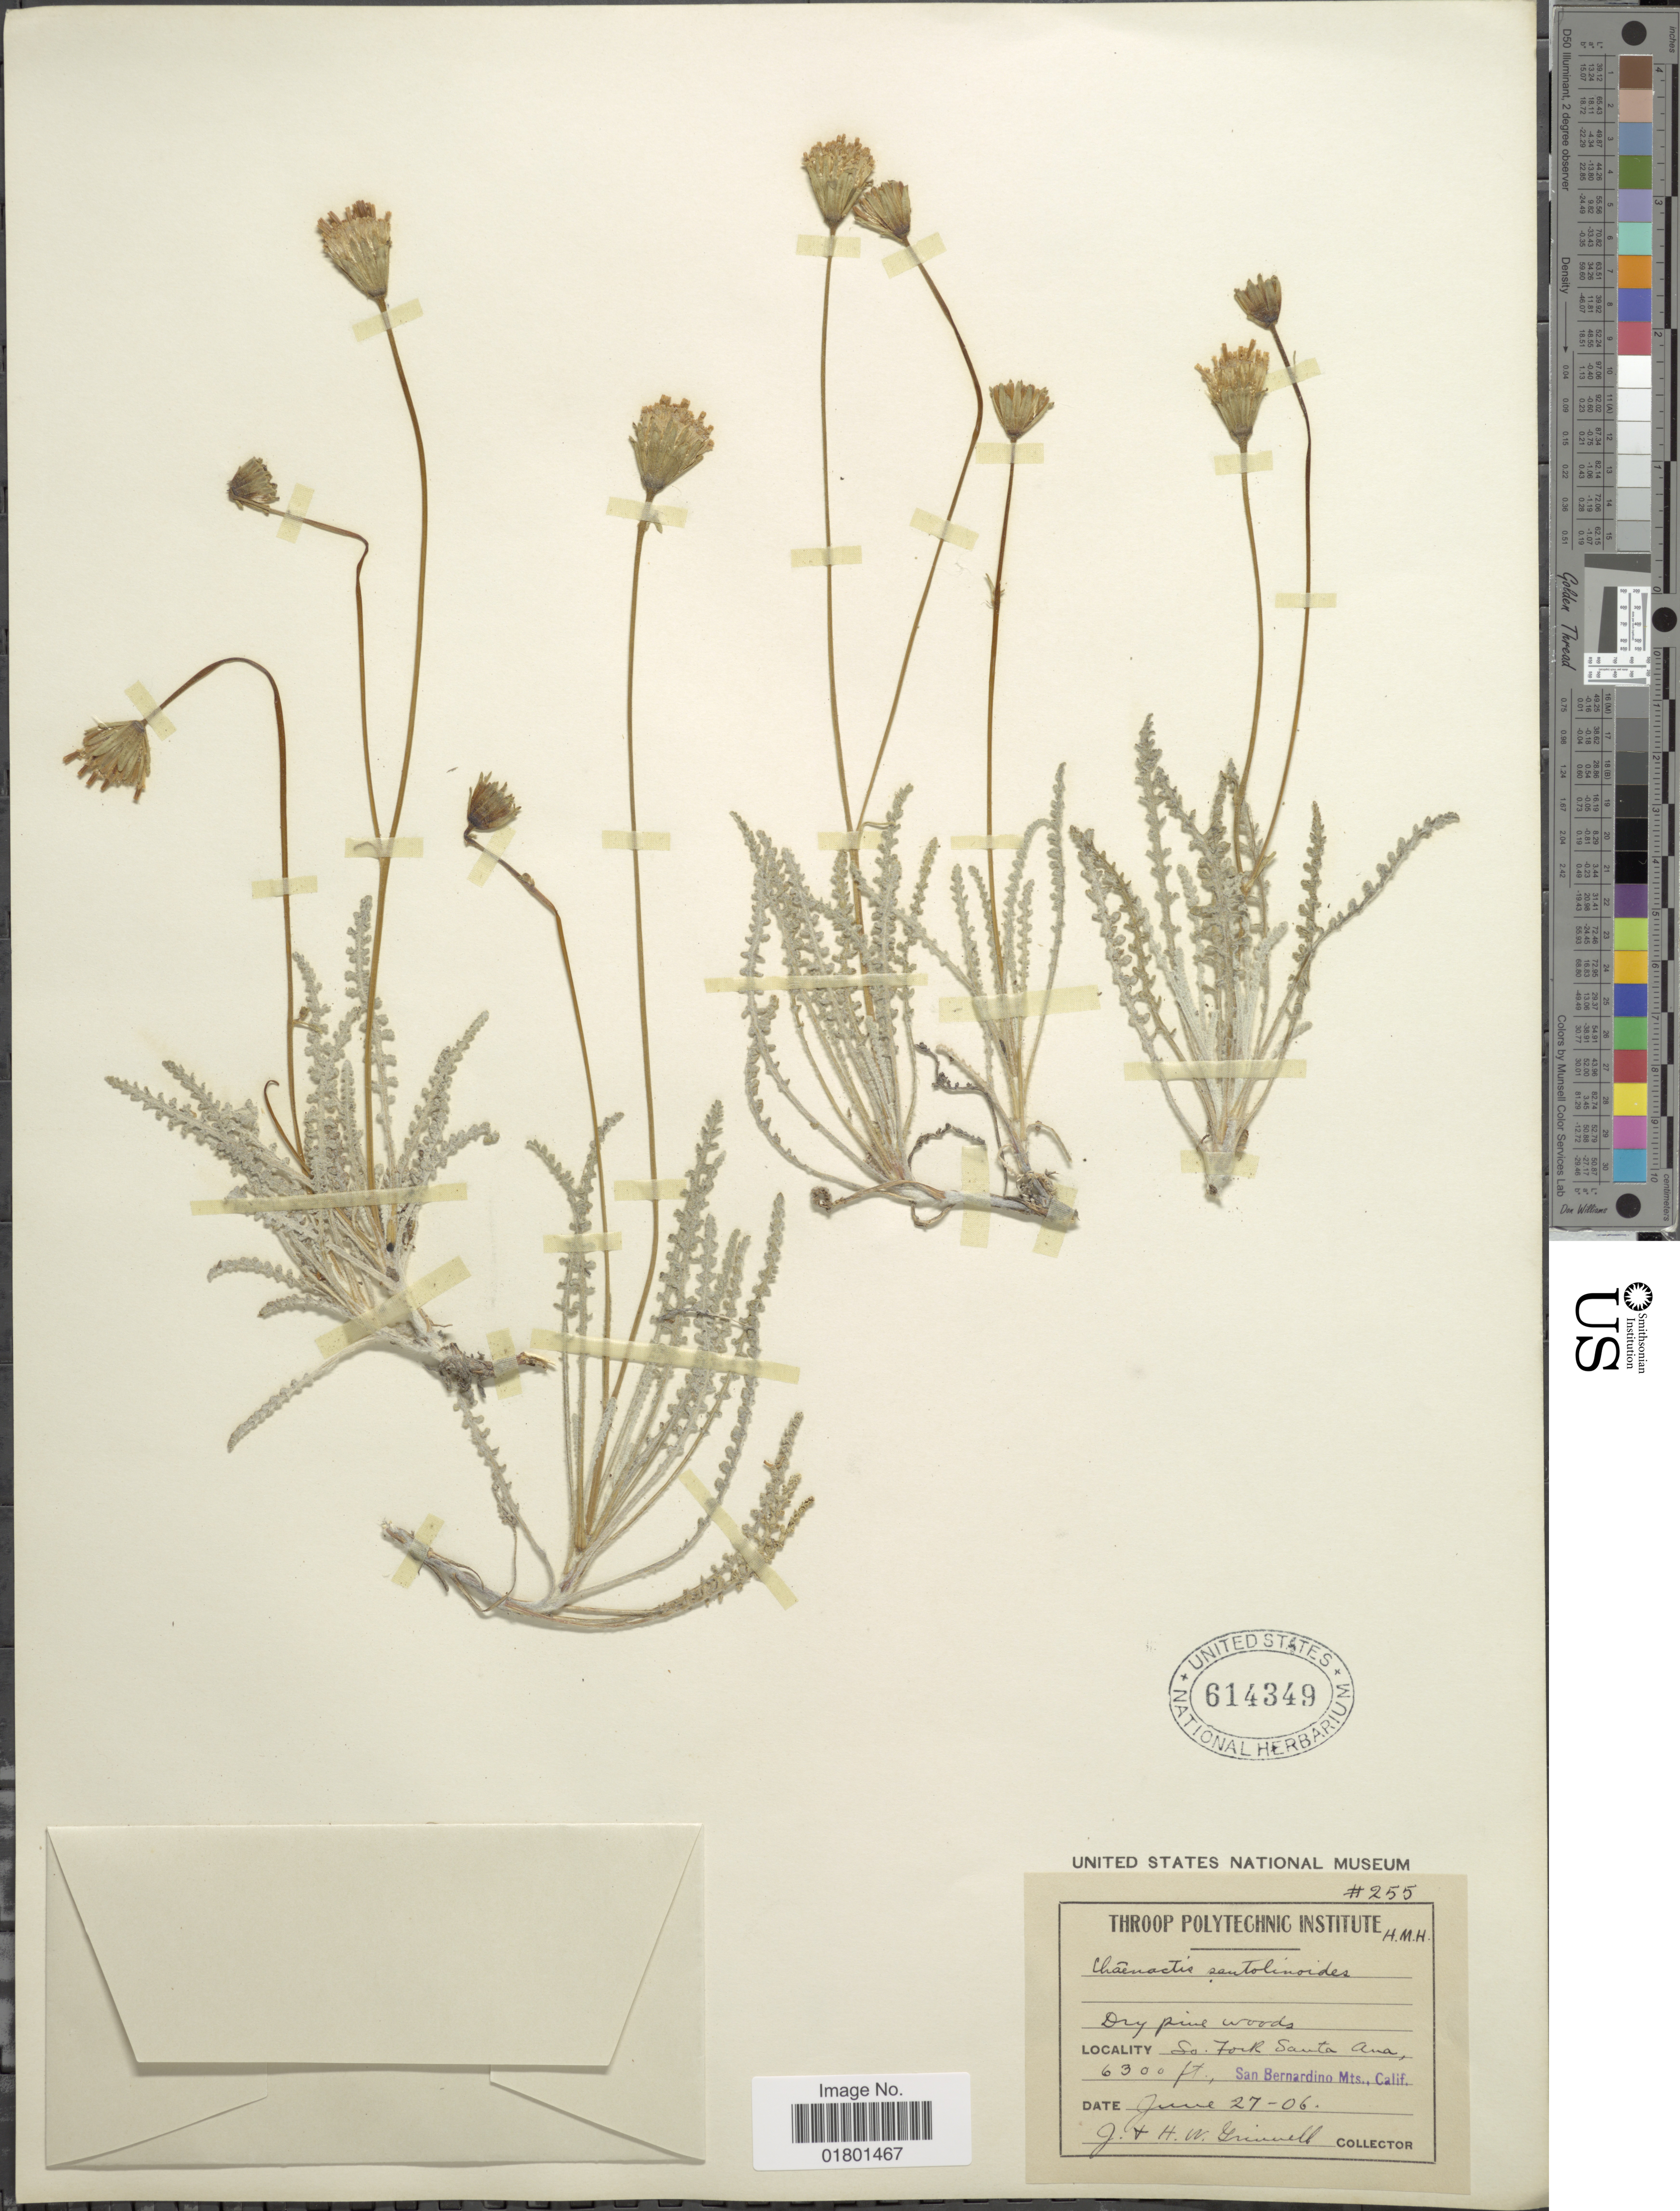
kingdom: Plantae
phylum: Tracheophyta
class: Magnoliopsida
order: Asterales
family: Asteraceae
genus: Chaenactis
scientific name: Chaenactis santolinoides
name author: Greene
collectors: J. Grinnell & H. Grinnell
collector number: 255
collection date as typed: Transcribed d/m/y: 27/6/6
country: United States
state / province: California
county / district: San Bernardino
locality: So. Fork Santa Ana, San Bernardino Mts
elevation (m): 1920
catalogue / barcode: US 614349